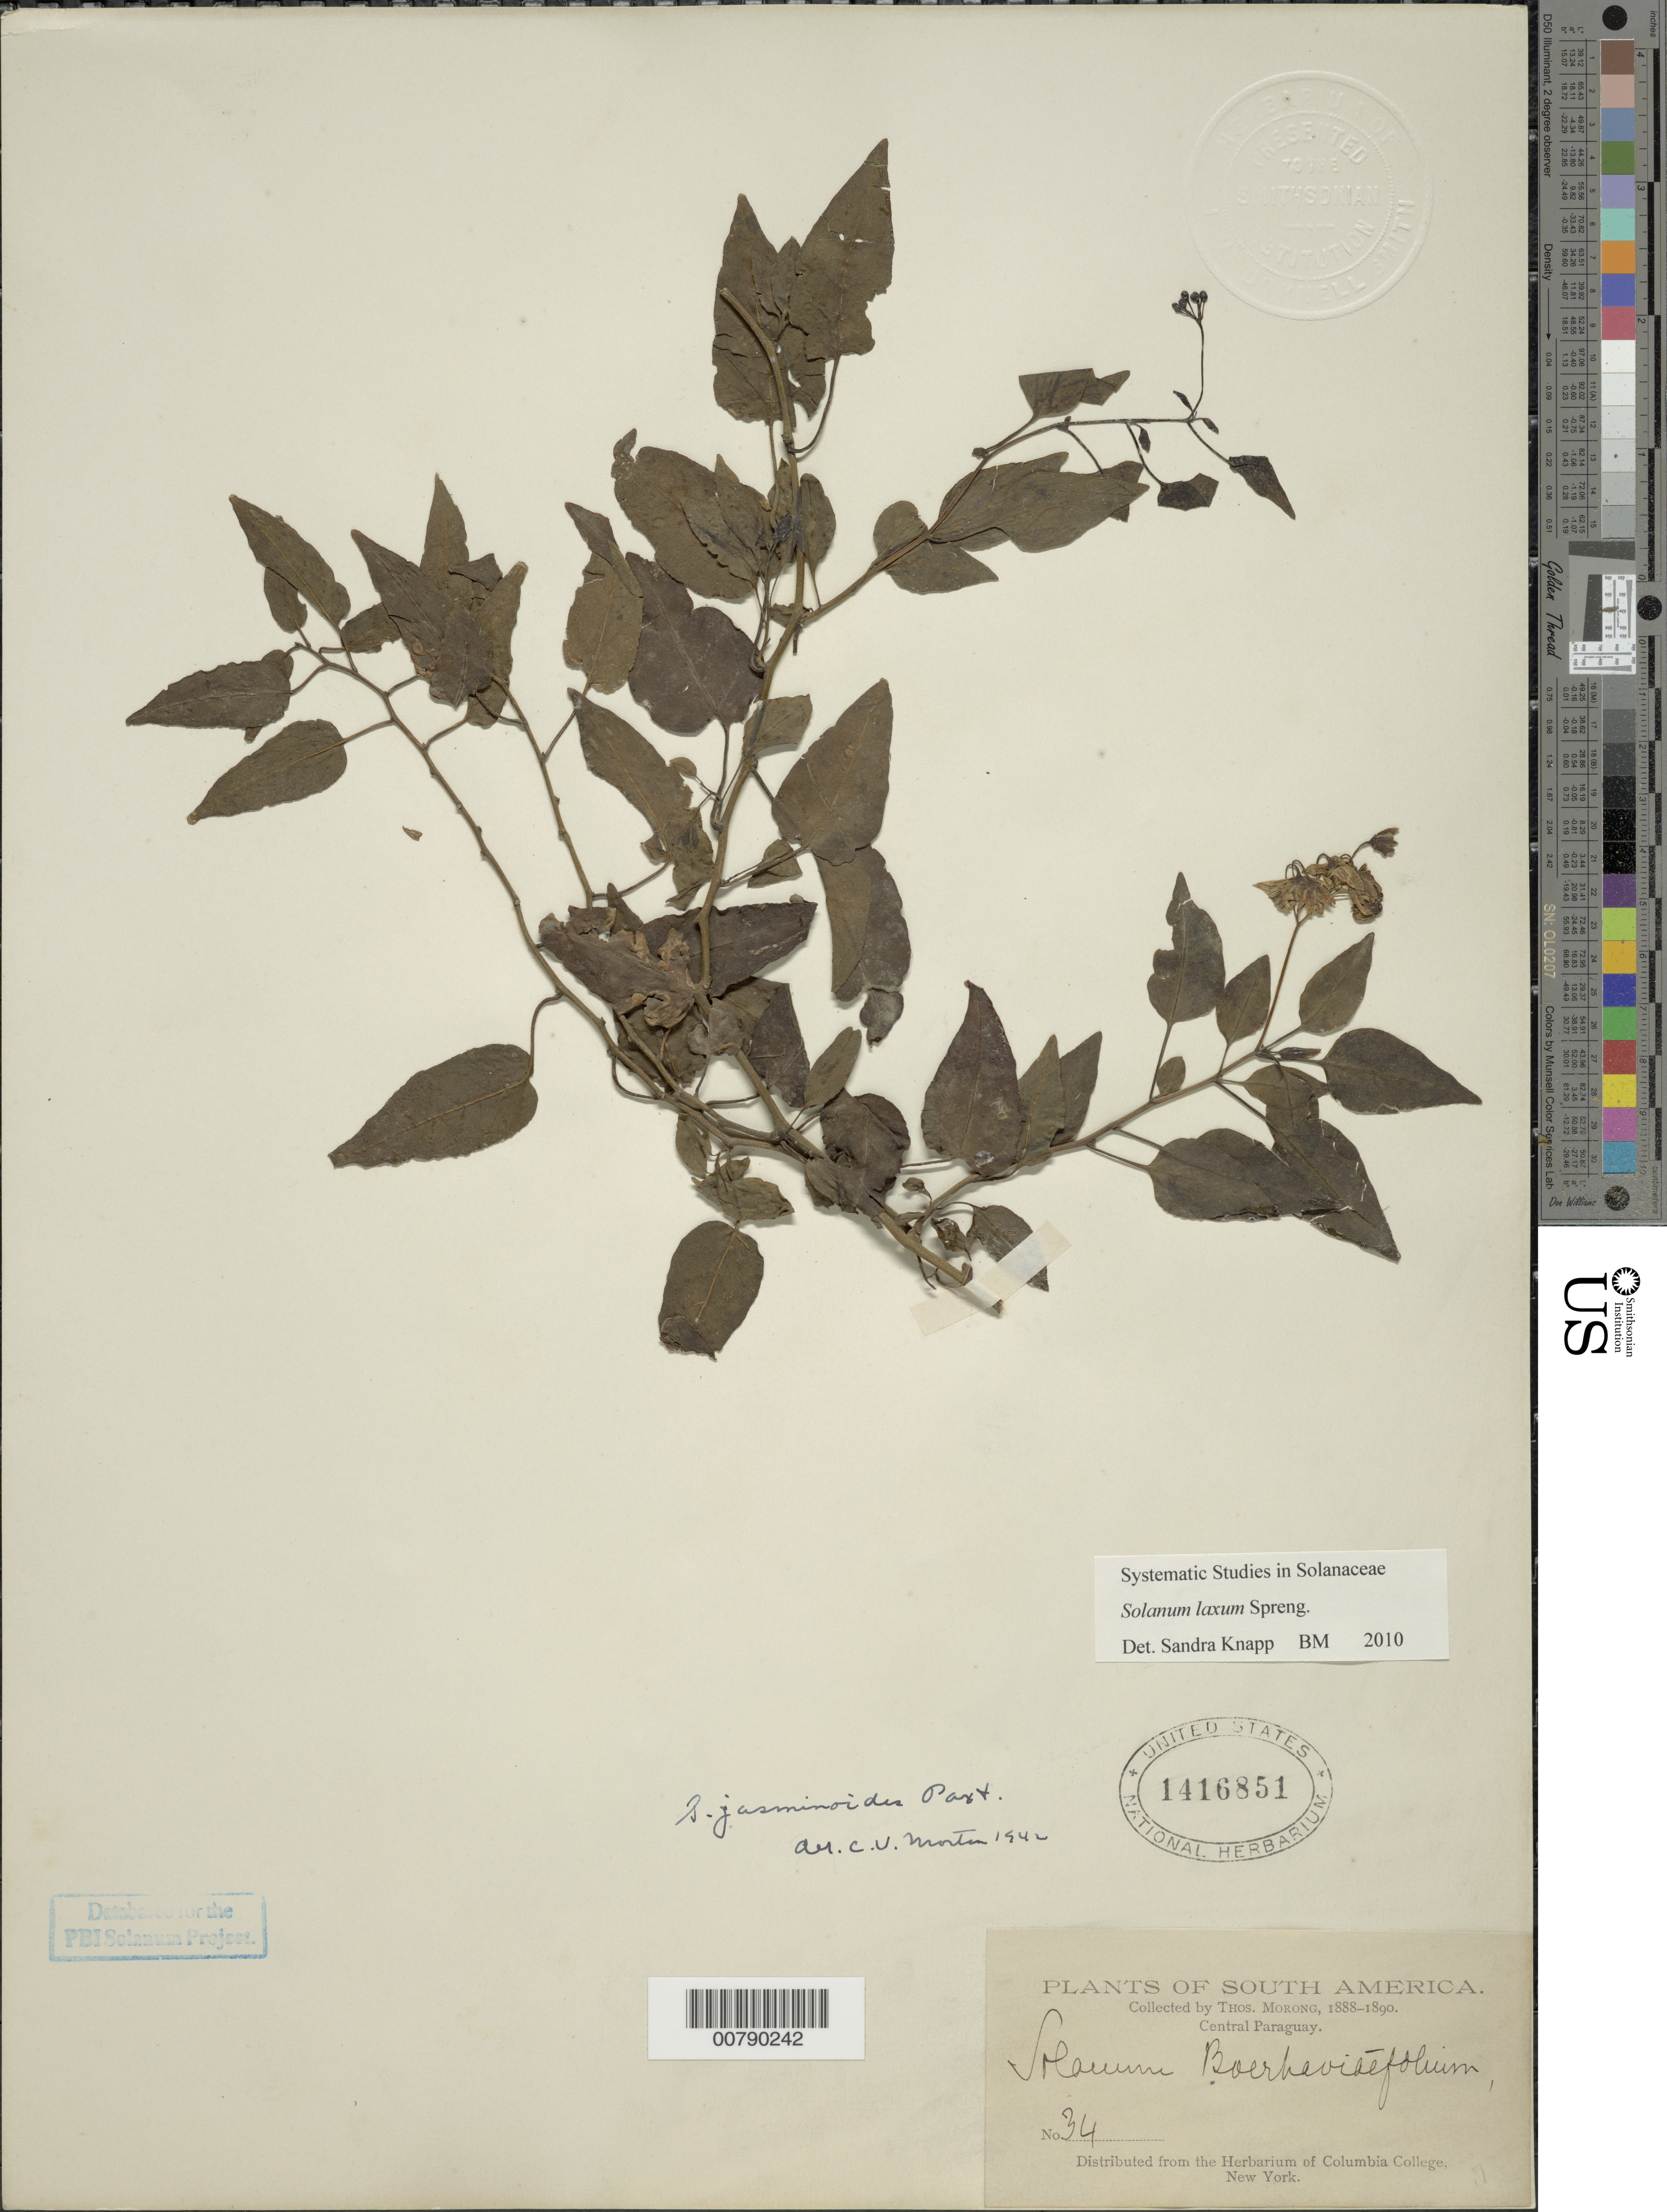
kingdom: Plantae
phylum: Tracheophyta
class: Magnoliopsida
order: Solanales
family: Solanaceae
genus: Solanum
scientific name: Solanum laxum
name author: Spreng.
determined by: Knapp, S. D.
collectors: T. Morong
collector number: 34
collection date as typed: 1888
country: Paraguay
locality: central Paraguay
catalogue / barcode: US 1416851